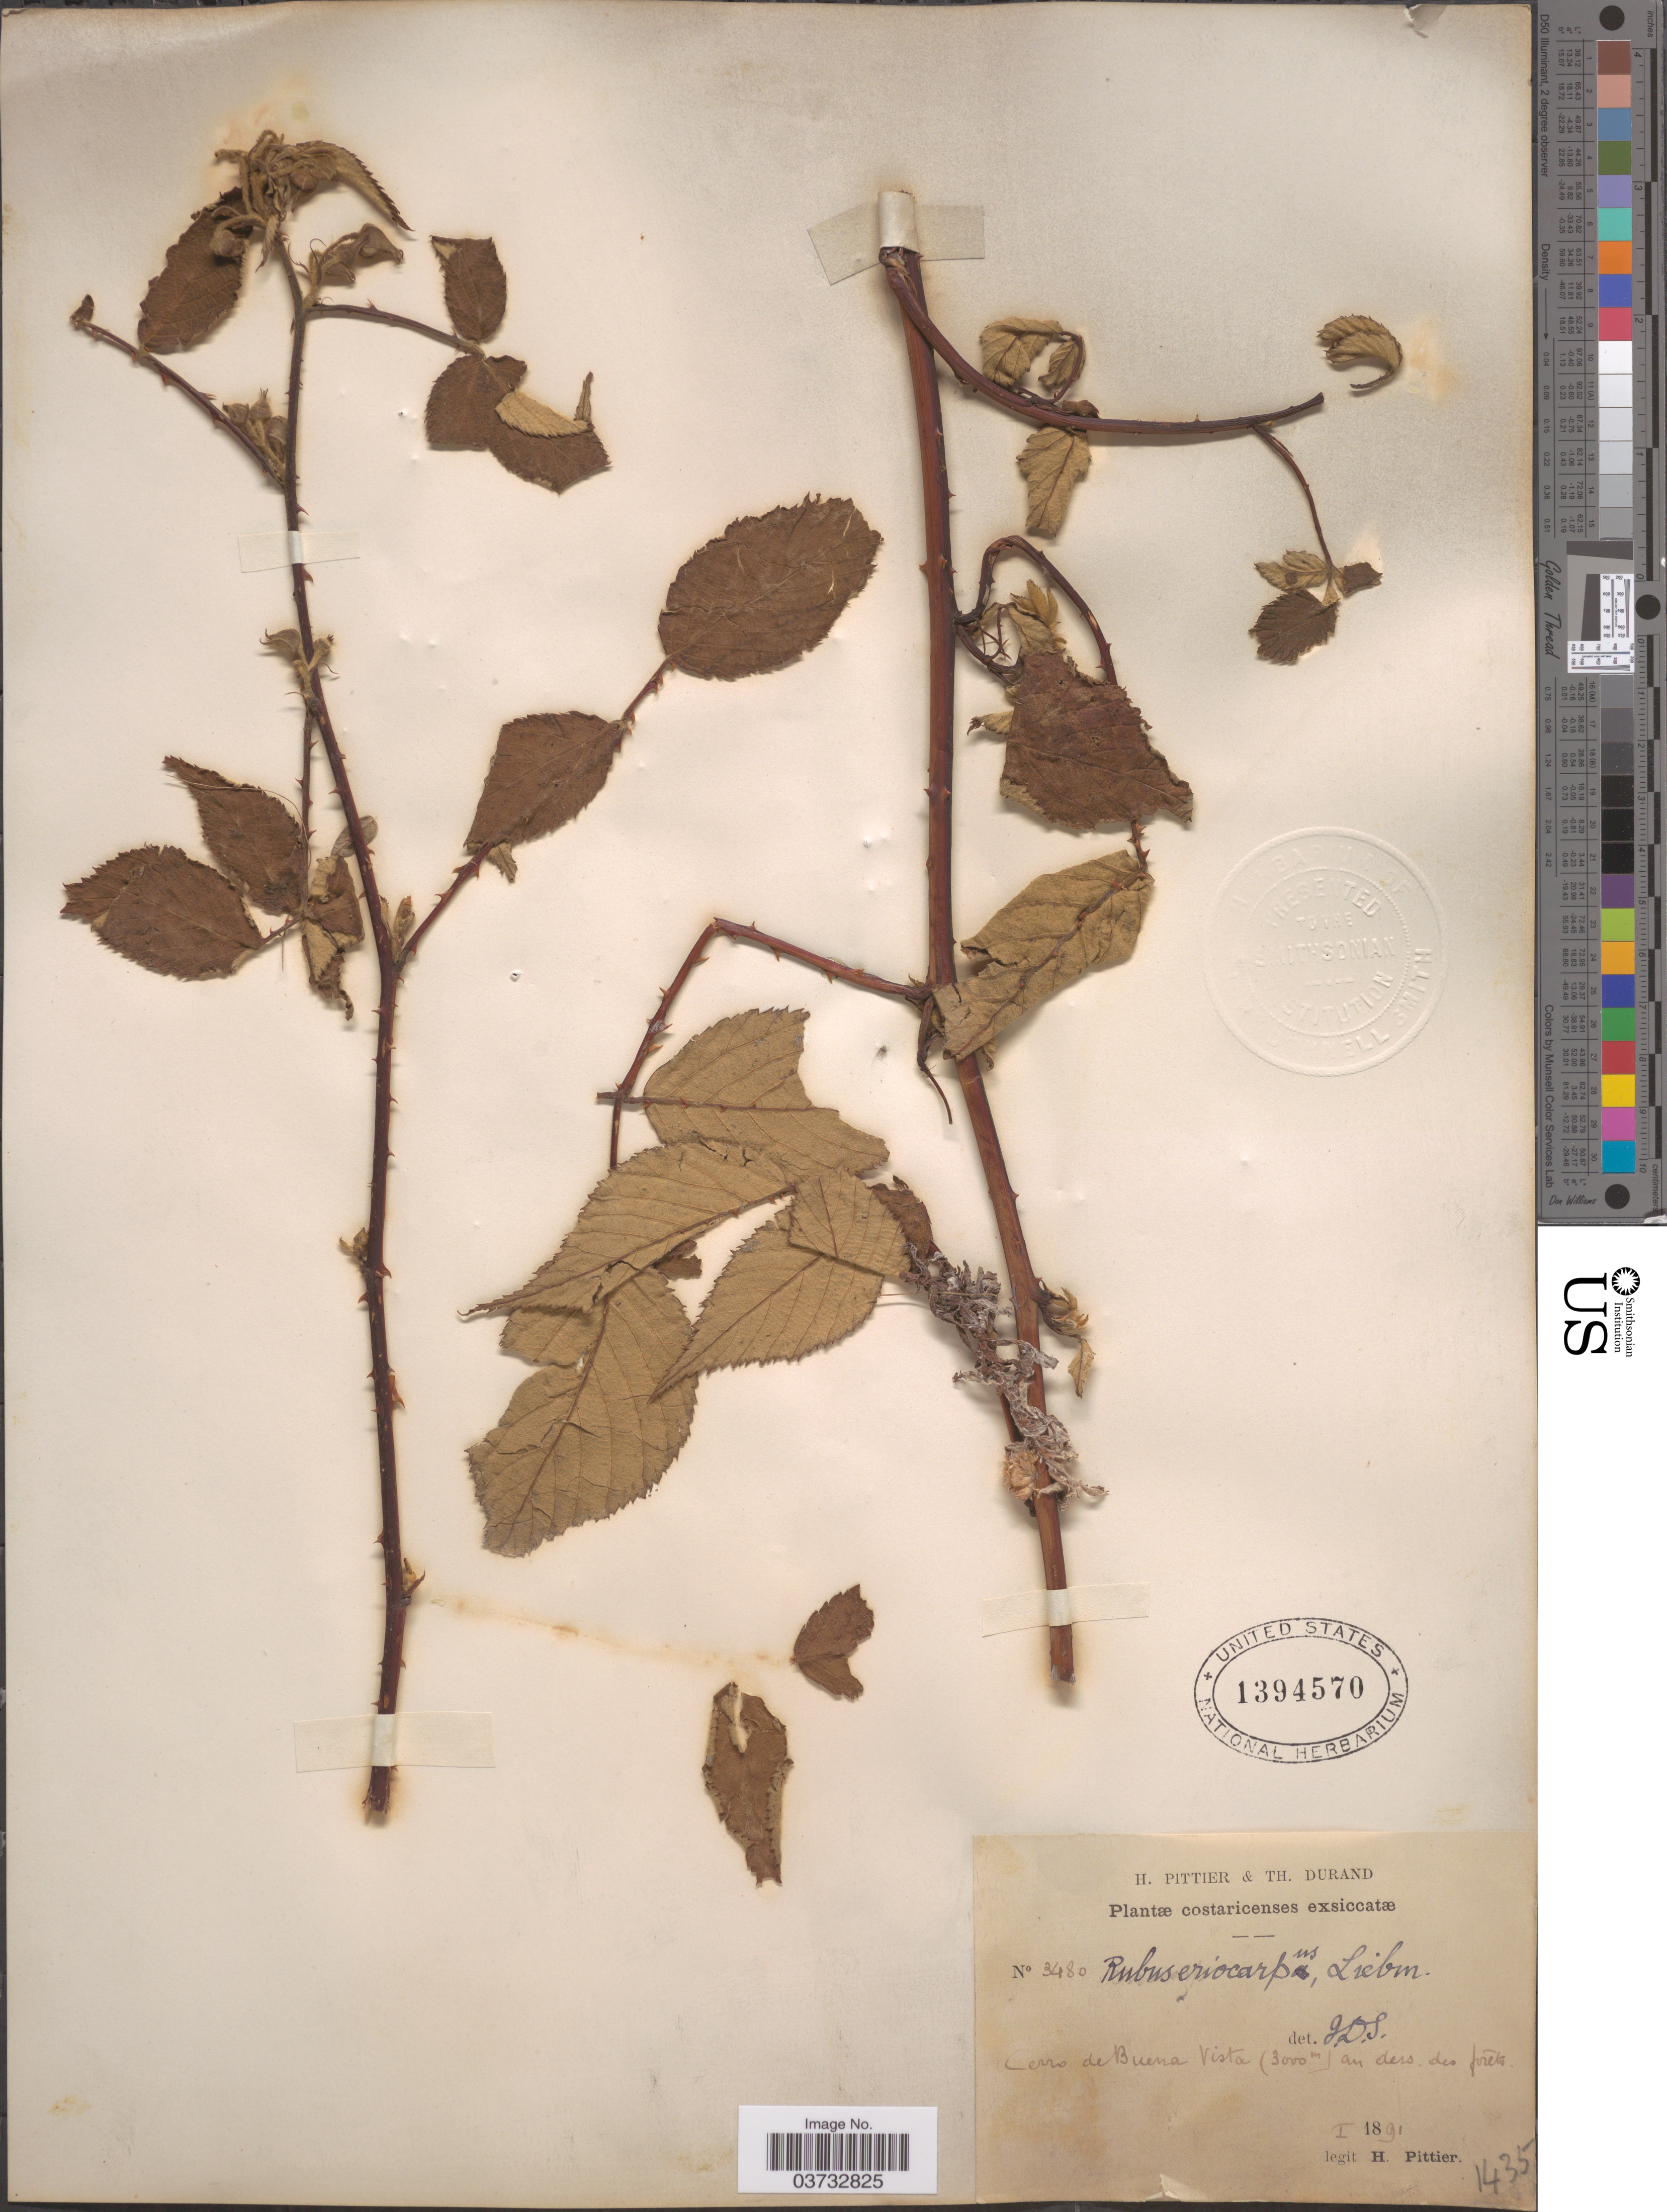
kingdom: Plantae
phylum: Tracheophyta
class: Magnoliopsida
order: Rosales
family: Rosaceae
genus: Rubus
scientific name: Rubus eriocarpus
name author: Liebm.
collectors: H. F. Pittier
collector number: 3480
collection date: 1891-01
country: Costa Rica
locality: Cerro de Buena Vista au ders des forêts.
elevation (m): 3000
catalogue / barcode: US 1394570